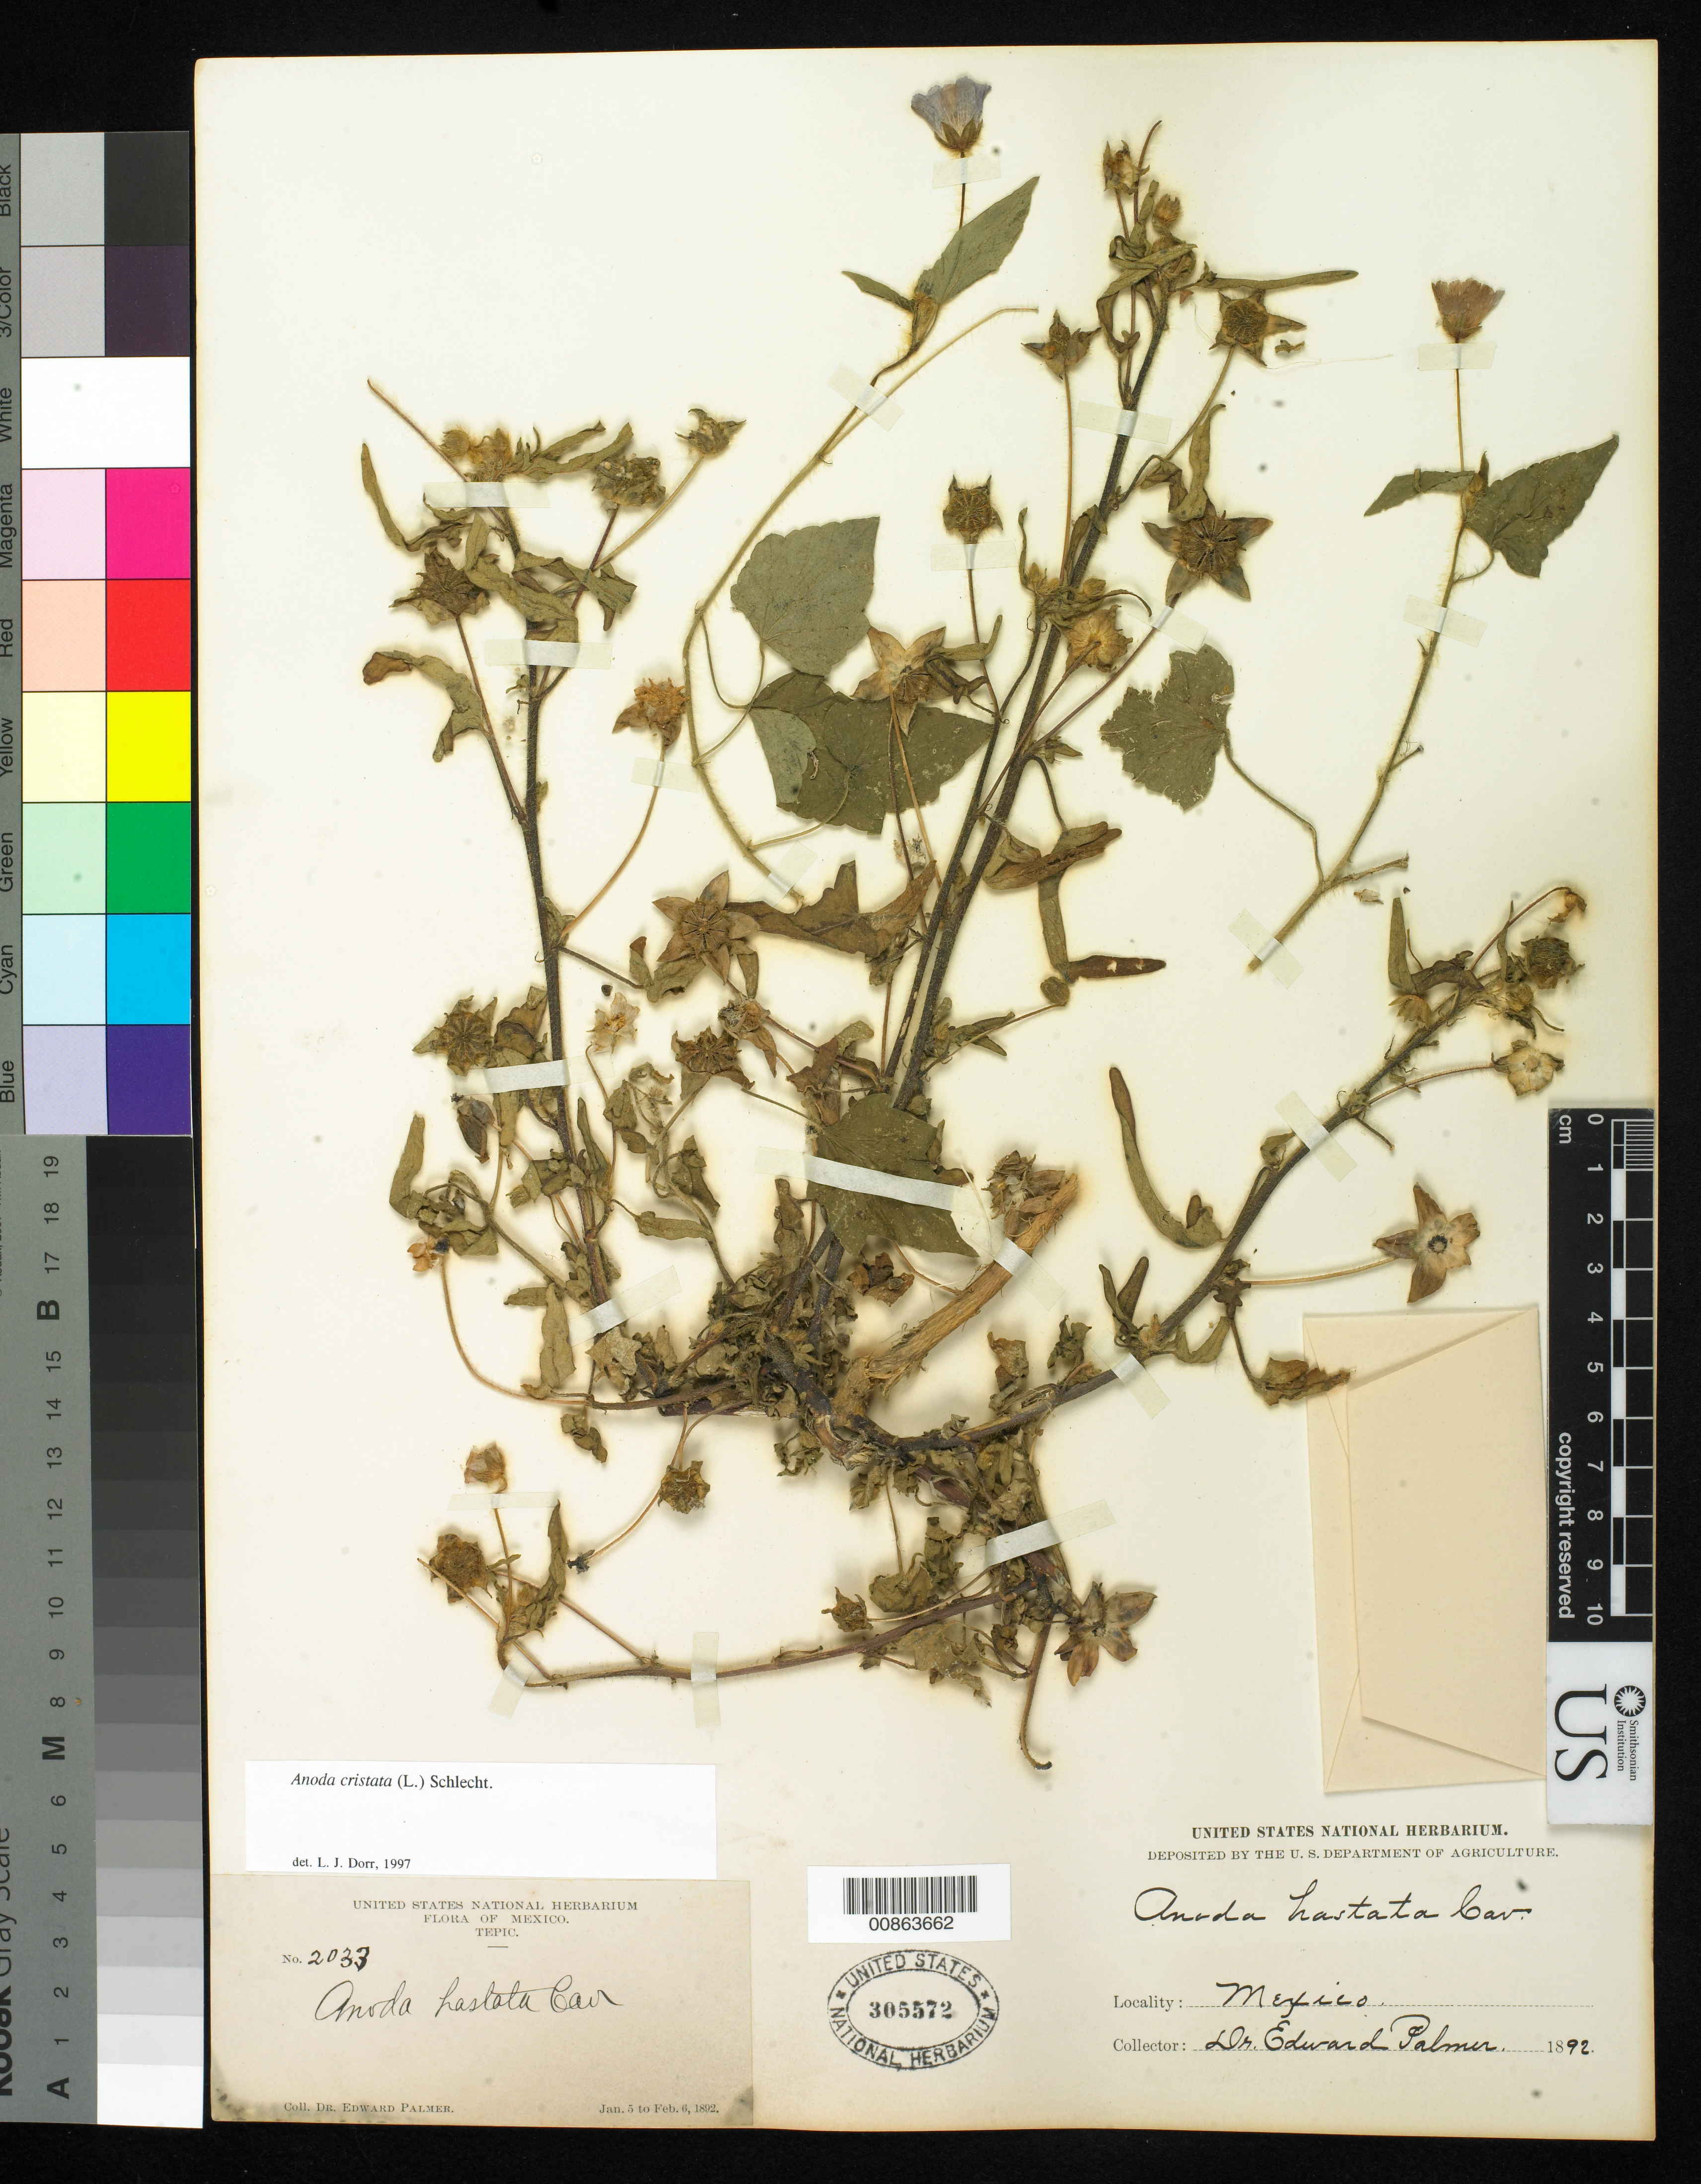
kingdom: Plantae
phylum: Tracheophyta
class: Magnoliopsida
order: Malvales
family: Malvaceae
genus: Anoda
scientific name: Anoda cristata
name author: (L.) Schltdl.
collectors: E. Palmer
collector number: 2033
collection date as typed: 05 Jan 1892 to 06 Feb 1892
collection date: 1892-01-05/1892-02-06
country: Mexico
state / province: Nayarit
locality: Tepic, Nayarit.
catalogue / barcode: US 305572